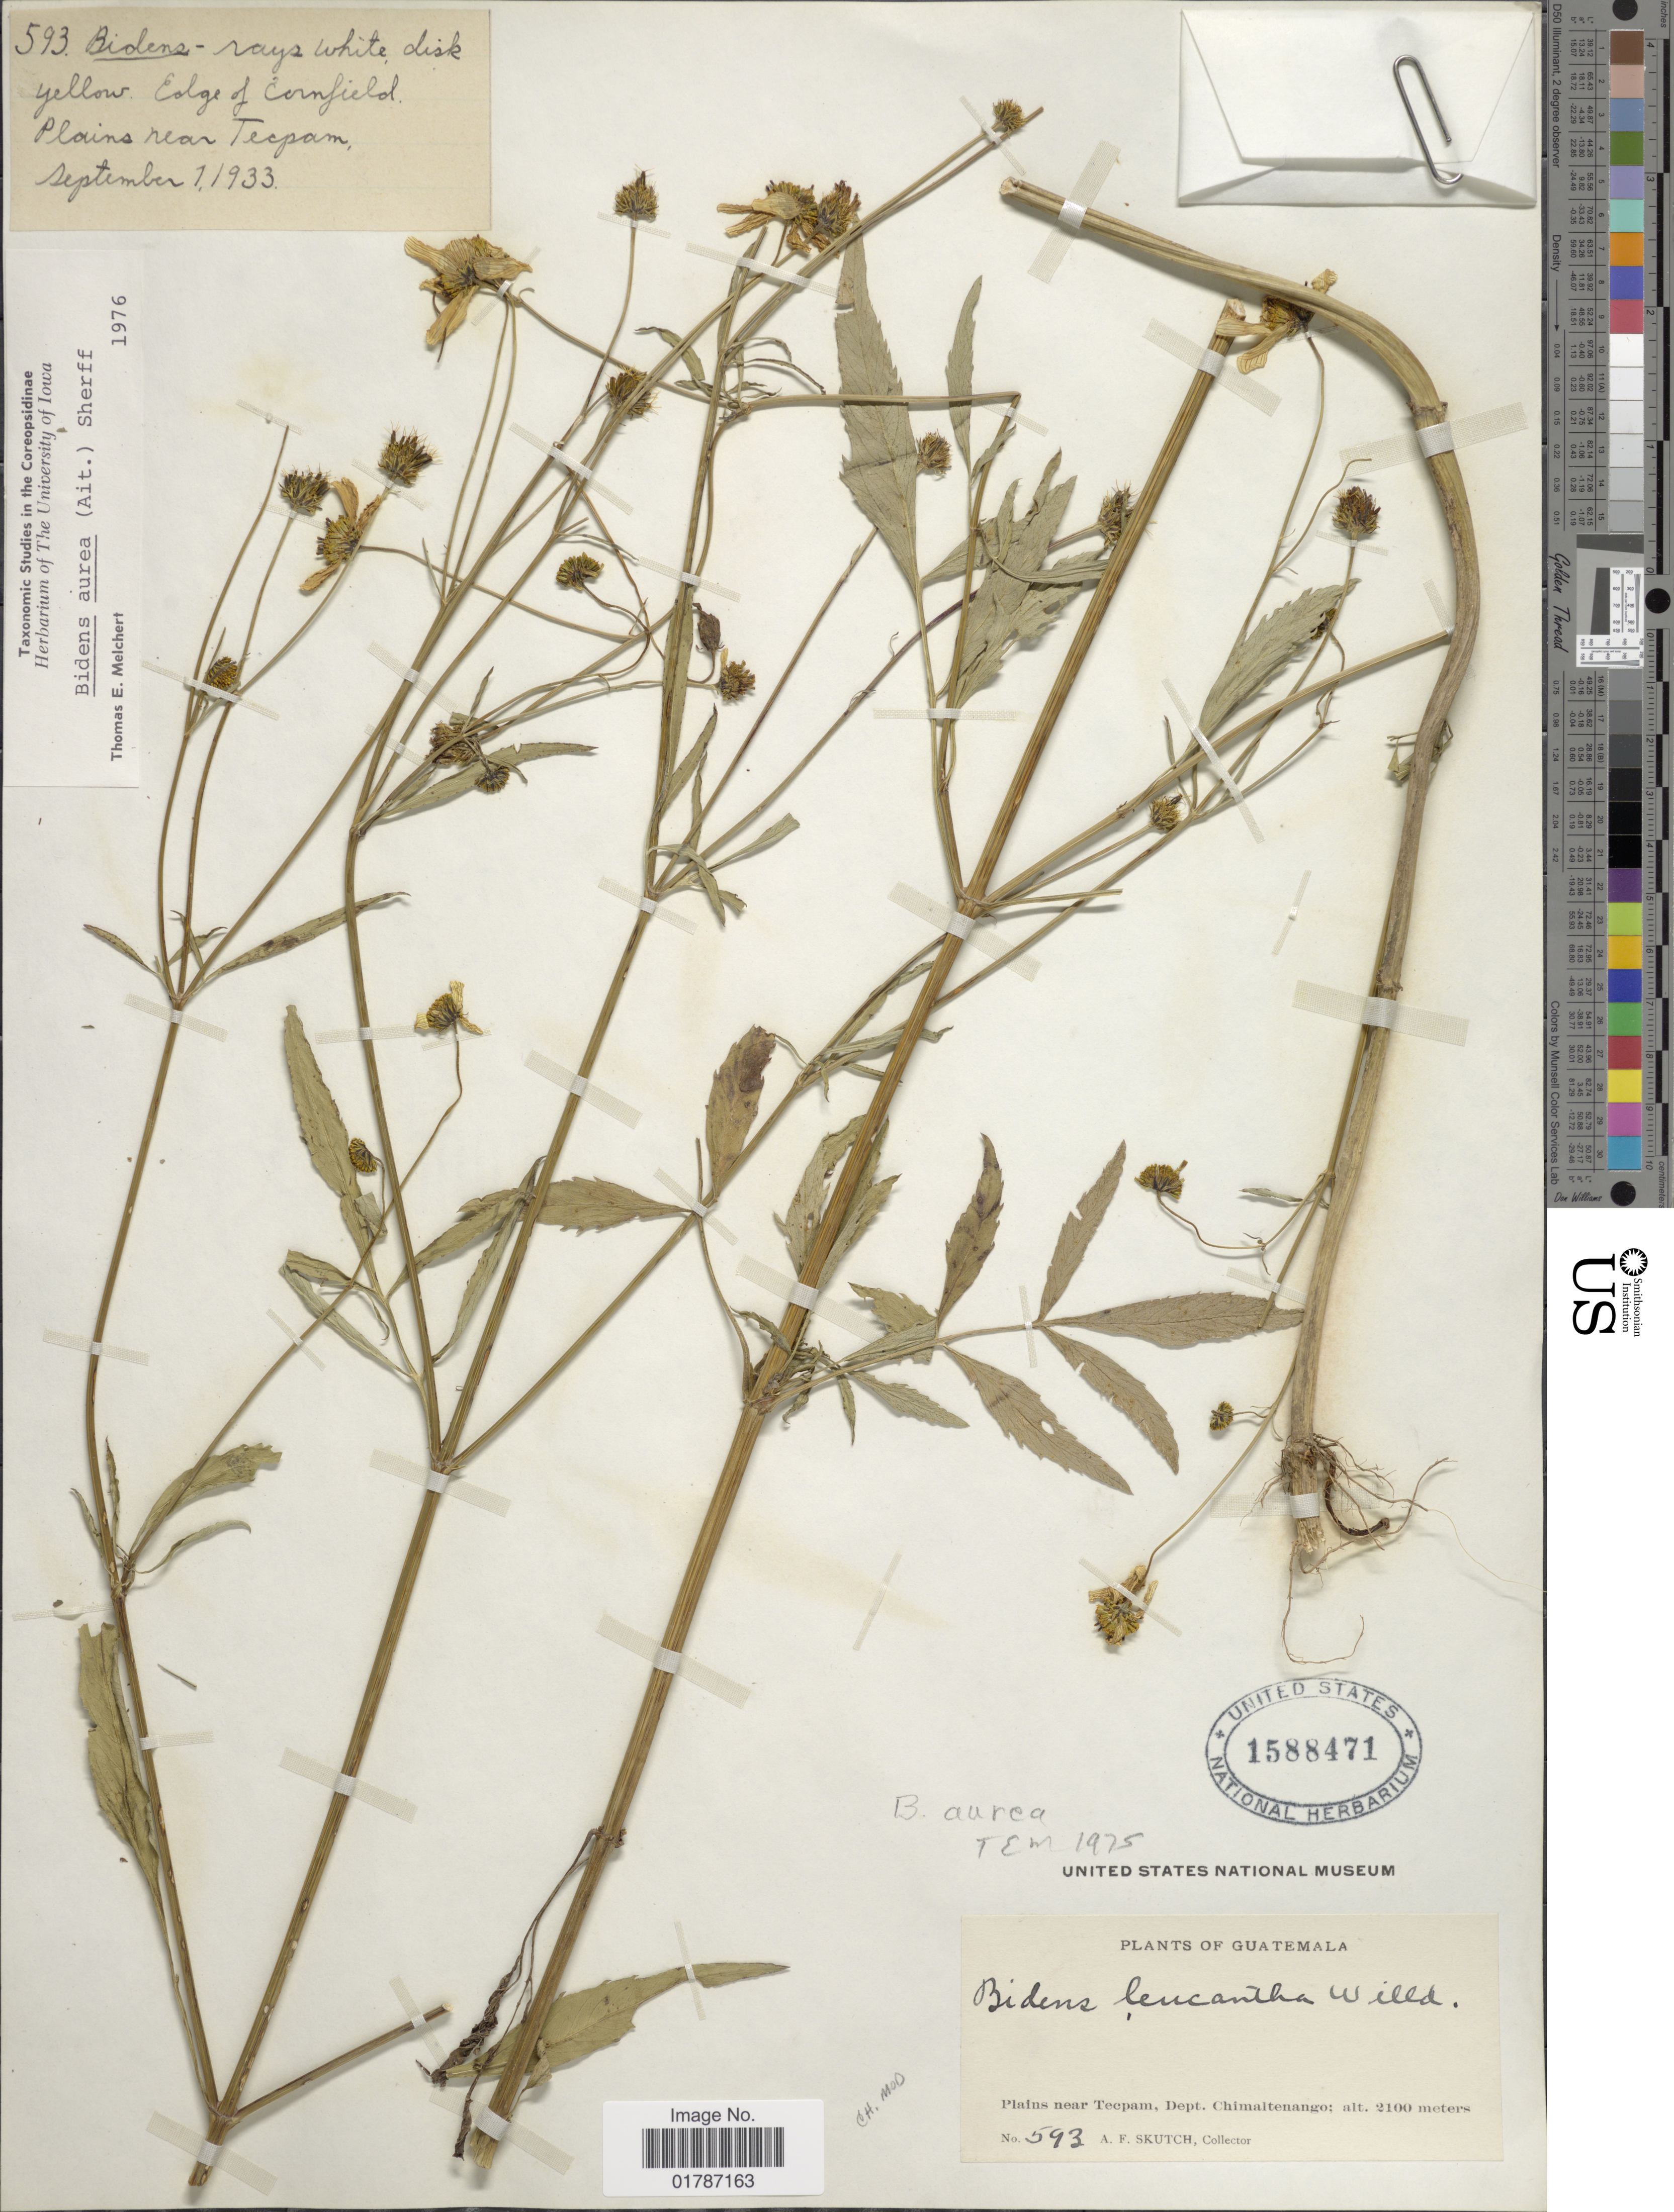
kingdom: Plantae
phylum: Tracheophyta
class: Magnoliopsida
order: Asterales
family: Asteraceae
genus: Bidens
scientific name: Bidens aurea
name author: (Aiton) Sherff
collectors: A. F. Skutch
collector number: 593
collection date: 1933-09-01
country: Guatemala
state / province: Chimaltenango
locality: Plains near Tecpam, Dept. Chimaltenango, Edge of cornfield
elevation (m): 2100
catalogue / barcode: US 1588471